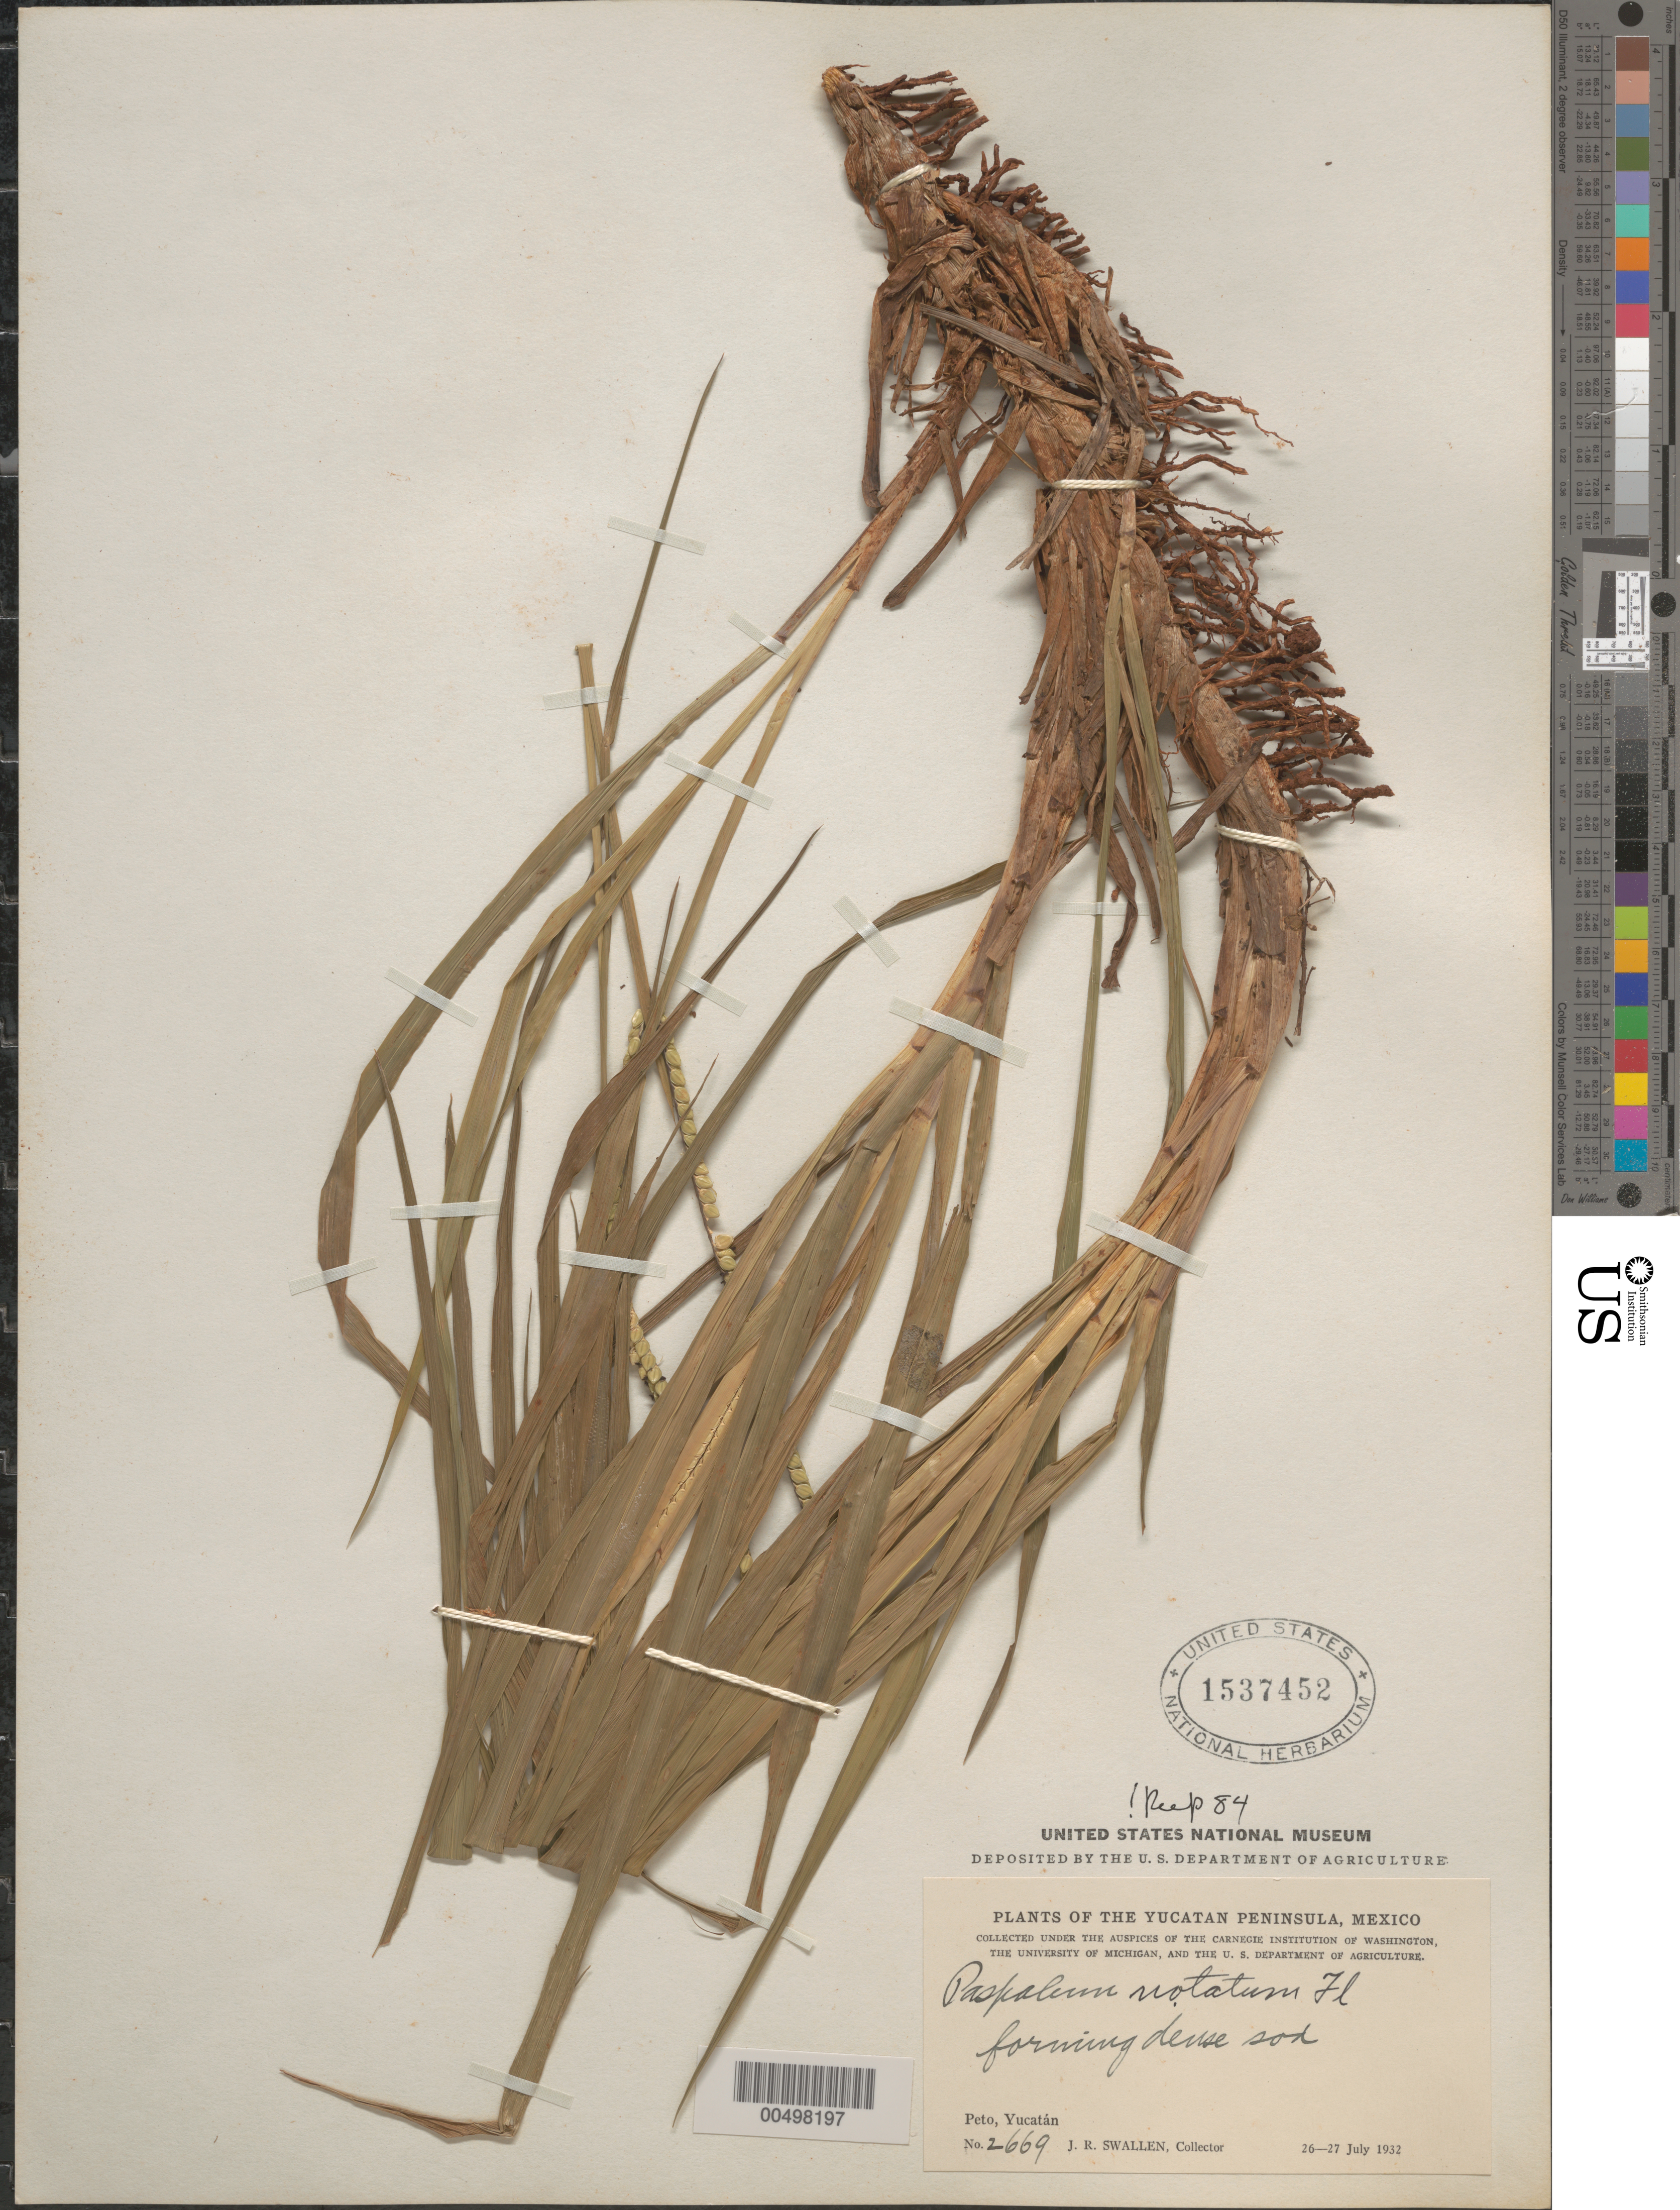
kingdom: Plantae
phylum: Tracheophyta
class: Liliopsida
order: Poales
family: Poaceae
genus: Paspalum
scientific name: Paspalum notatum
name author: Flüggé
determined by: Pohl, R. W.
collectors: J. R. Swallen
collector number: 2669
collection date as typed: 26 Jul 1932 to 27 Jul 1932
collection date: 1932-07-26/1932-07-27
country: Mexico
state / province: Yucatan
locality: Yucatan Peninsula, Peto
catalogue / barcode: US 1537452